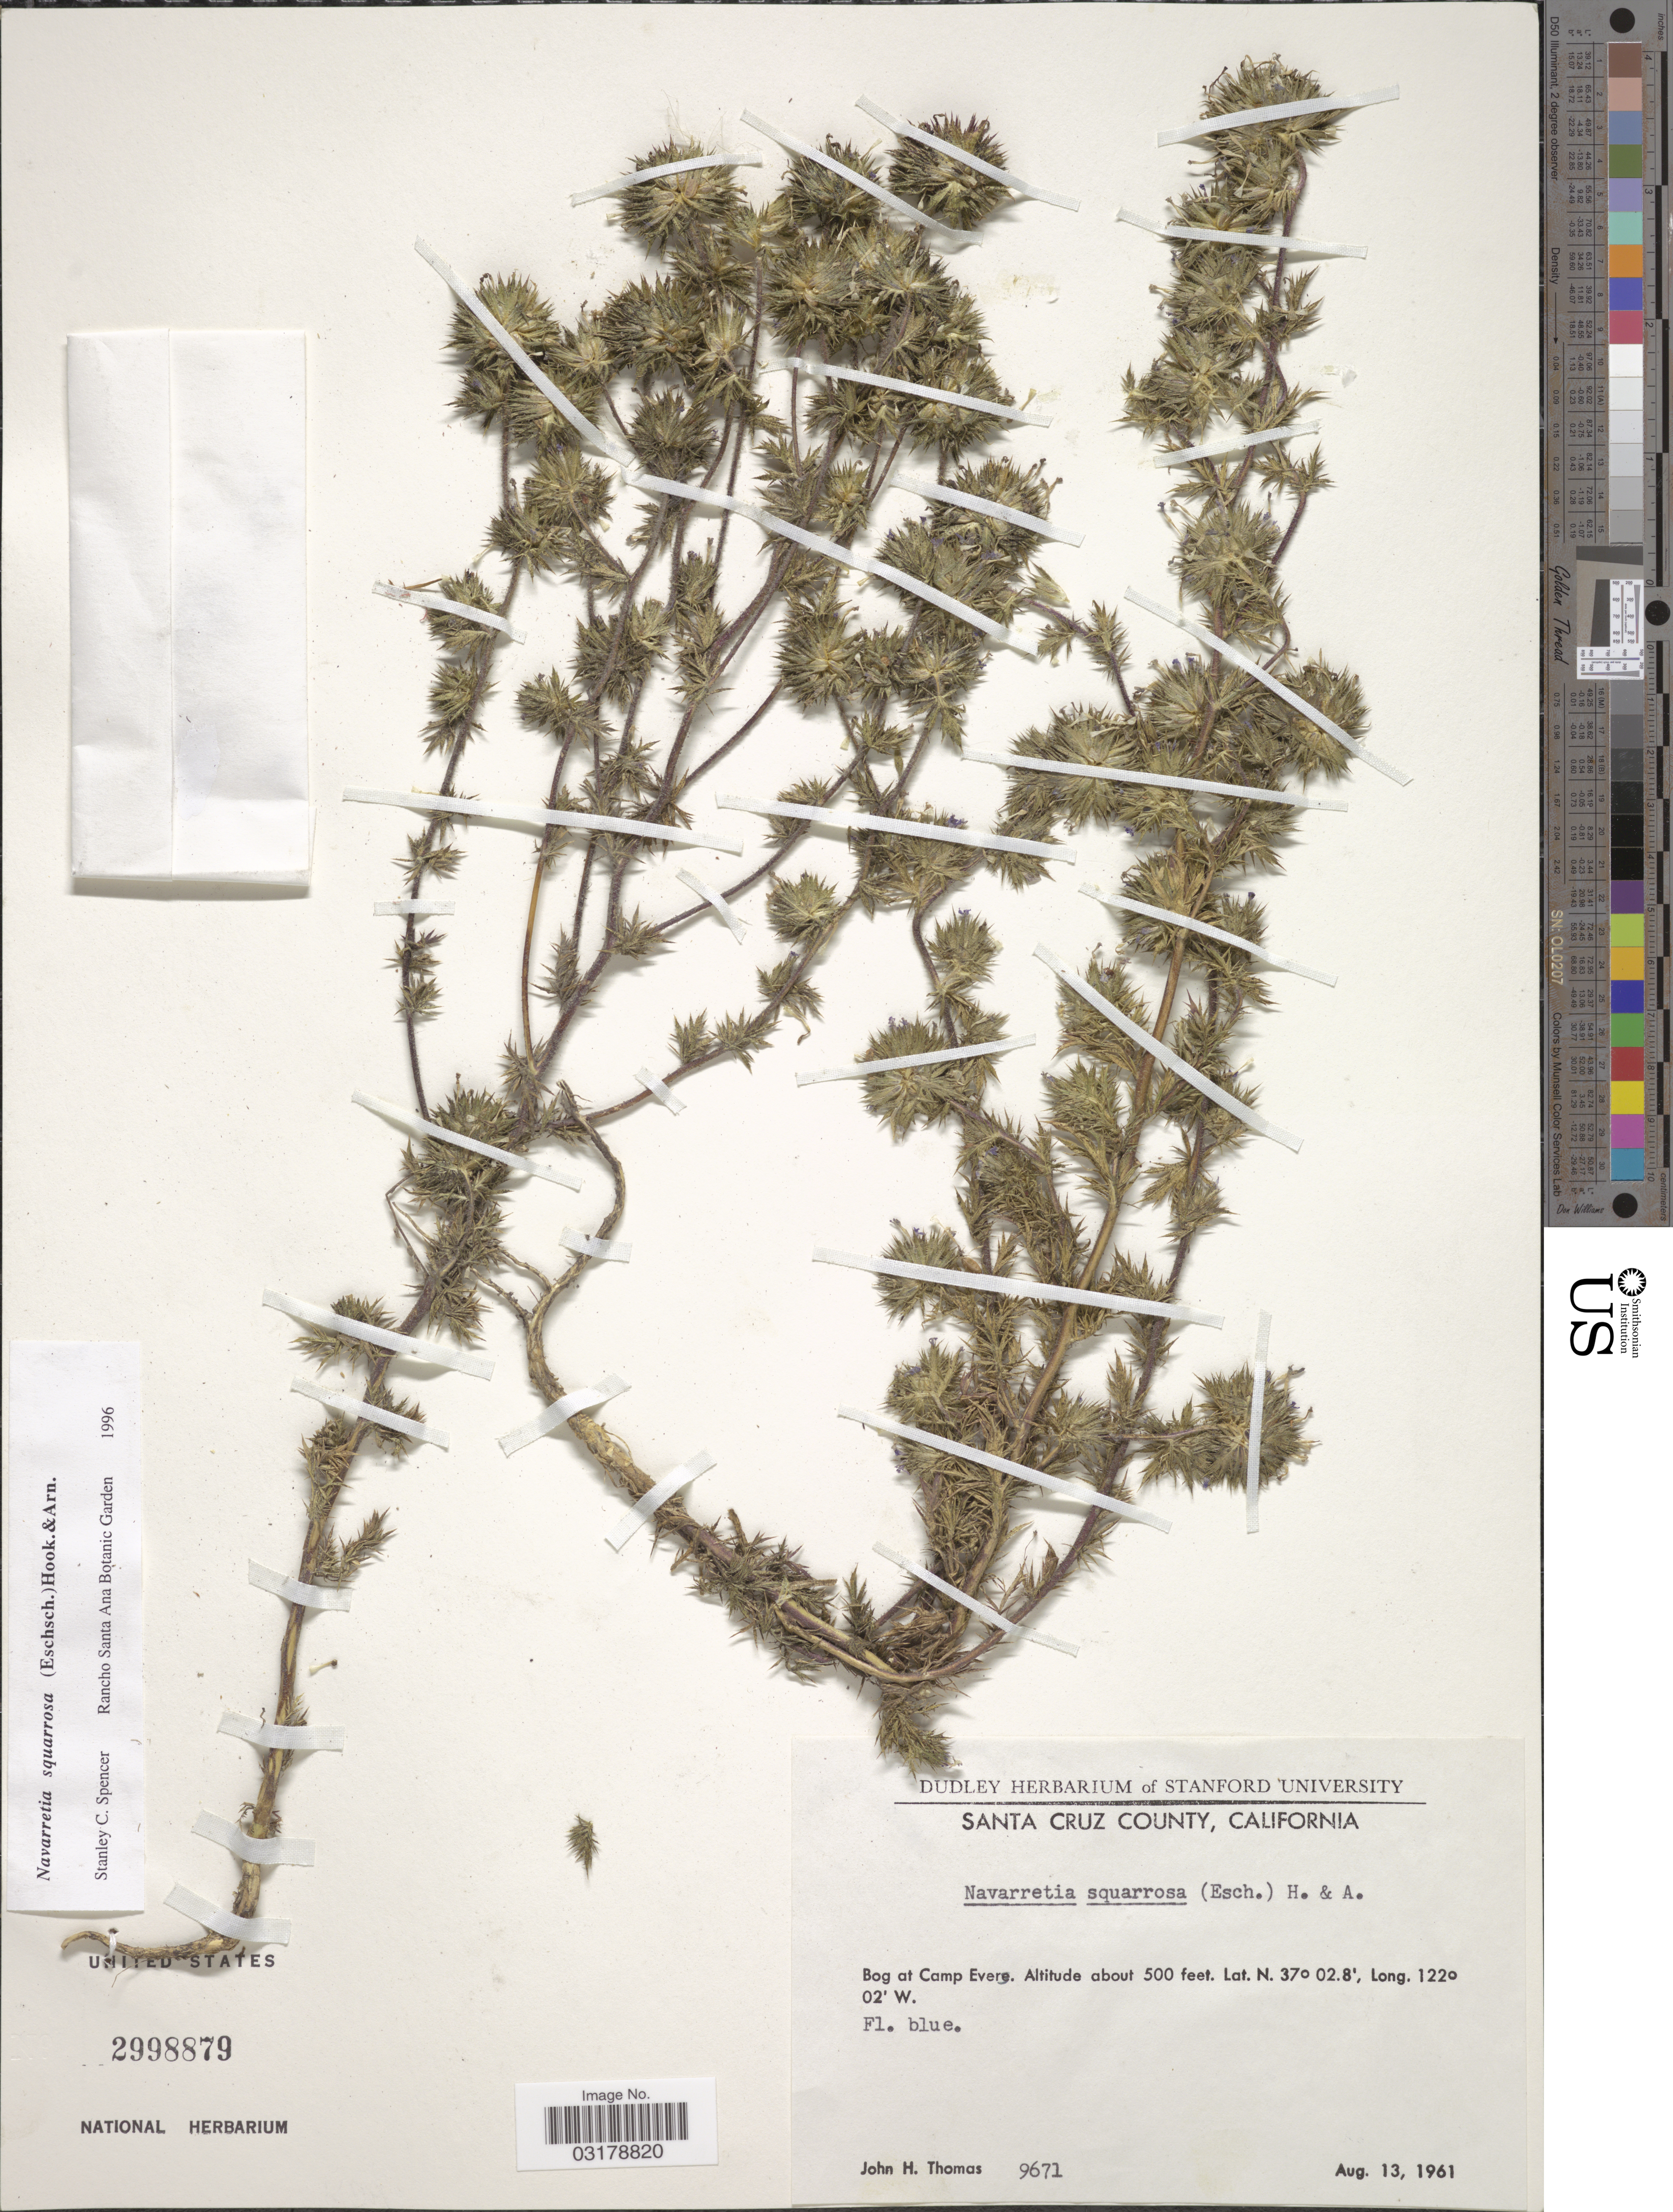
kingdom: Plantae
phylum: Tracheophyta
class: Magnoliopsida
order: Ericales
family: Polemoniaceae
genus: Navarretia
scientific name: Navarretia squarrosa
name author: (Eschsch.) Hook. & Arn.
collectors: J. H. Thomas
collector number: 9671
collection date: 1961-08-13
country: United States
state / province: California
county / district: Santa Cruz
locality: Santa Cruz County. Bog at Camp Evers.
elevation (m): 152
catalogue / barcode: US 2998879